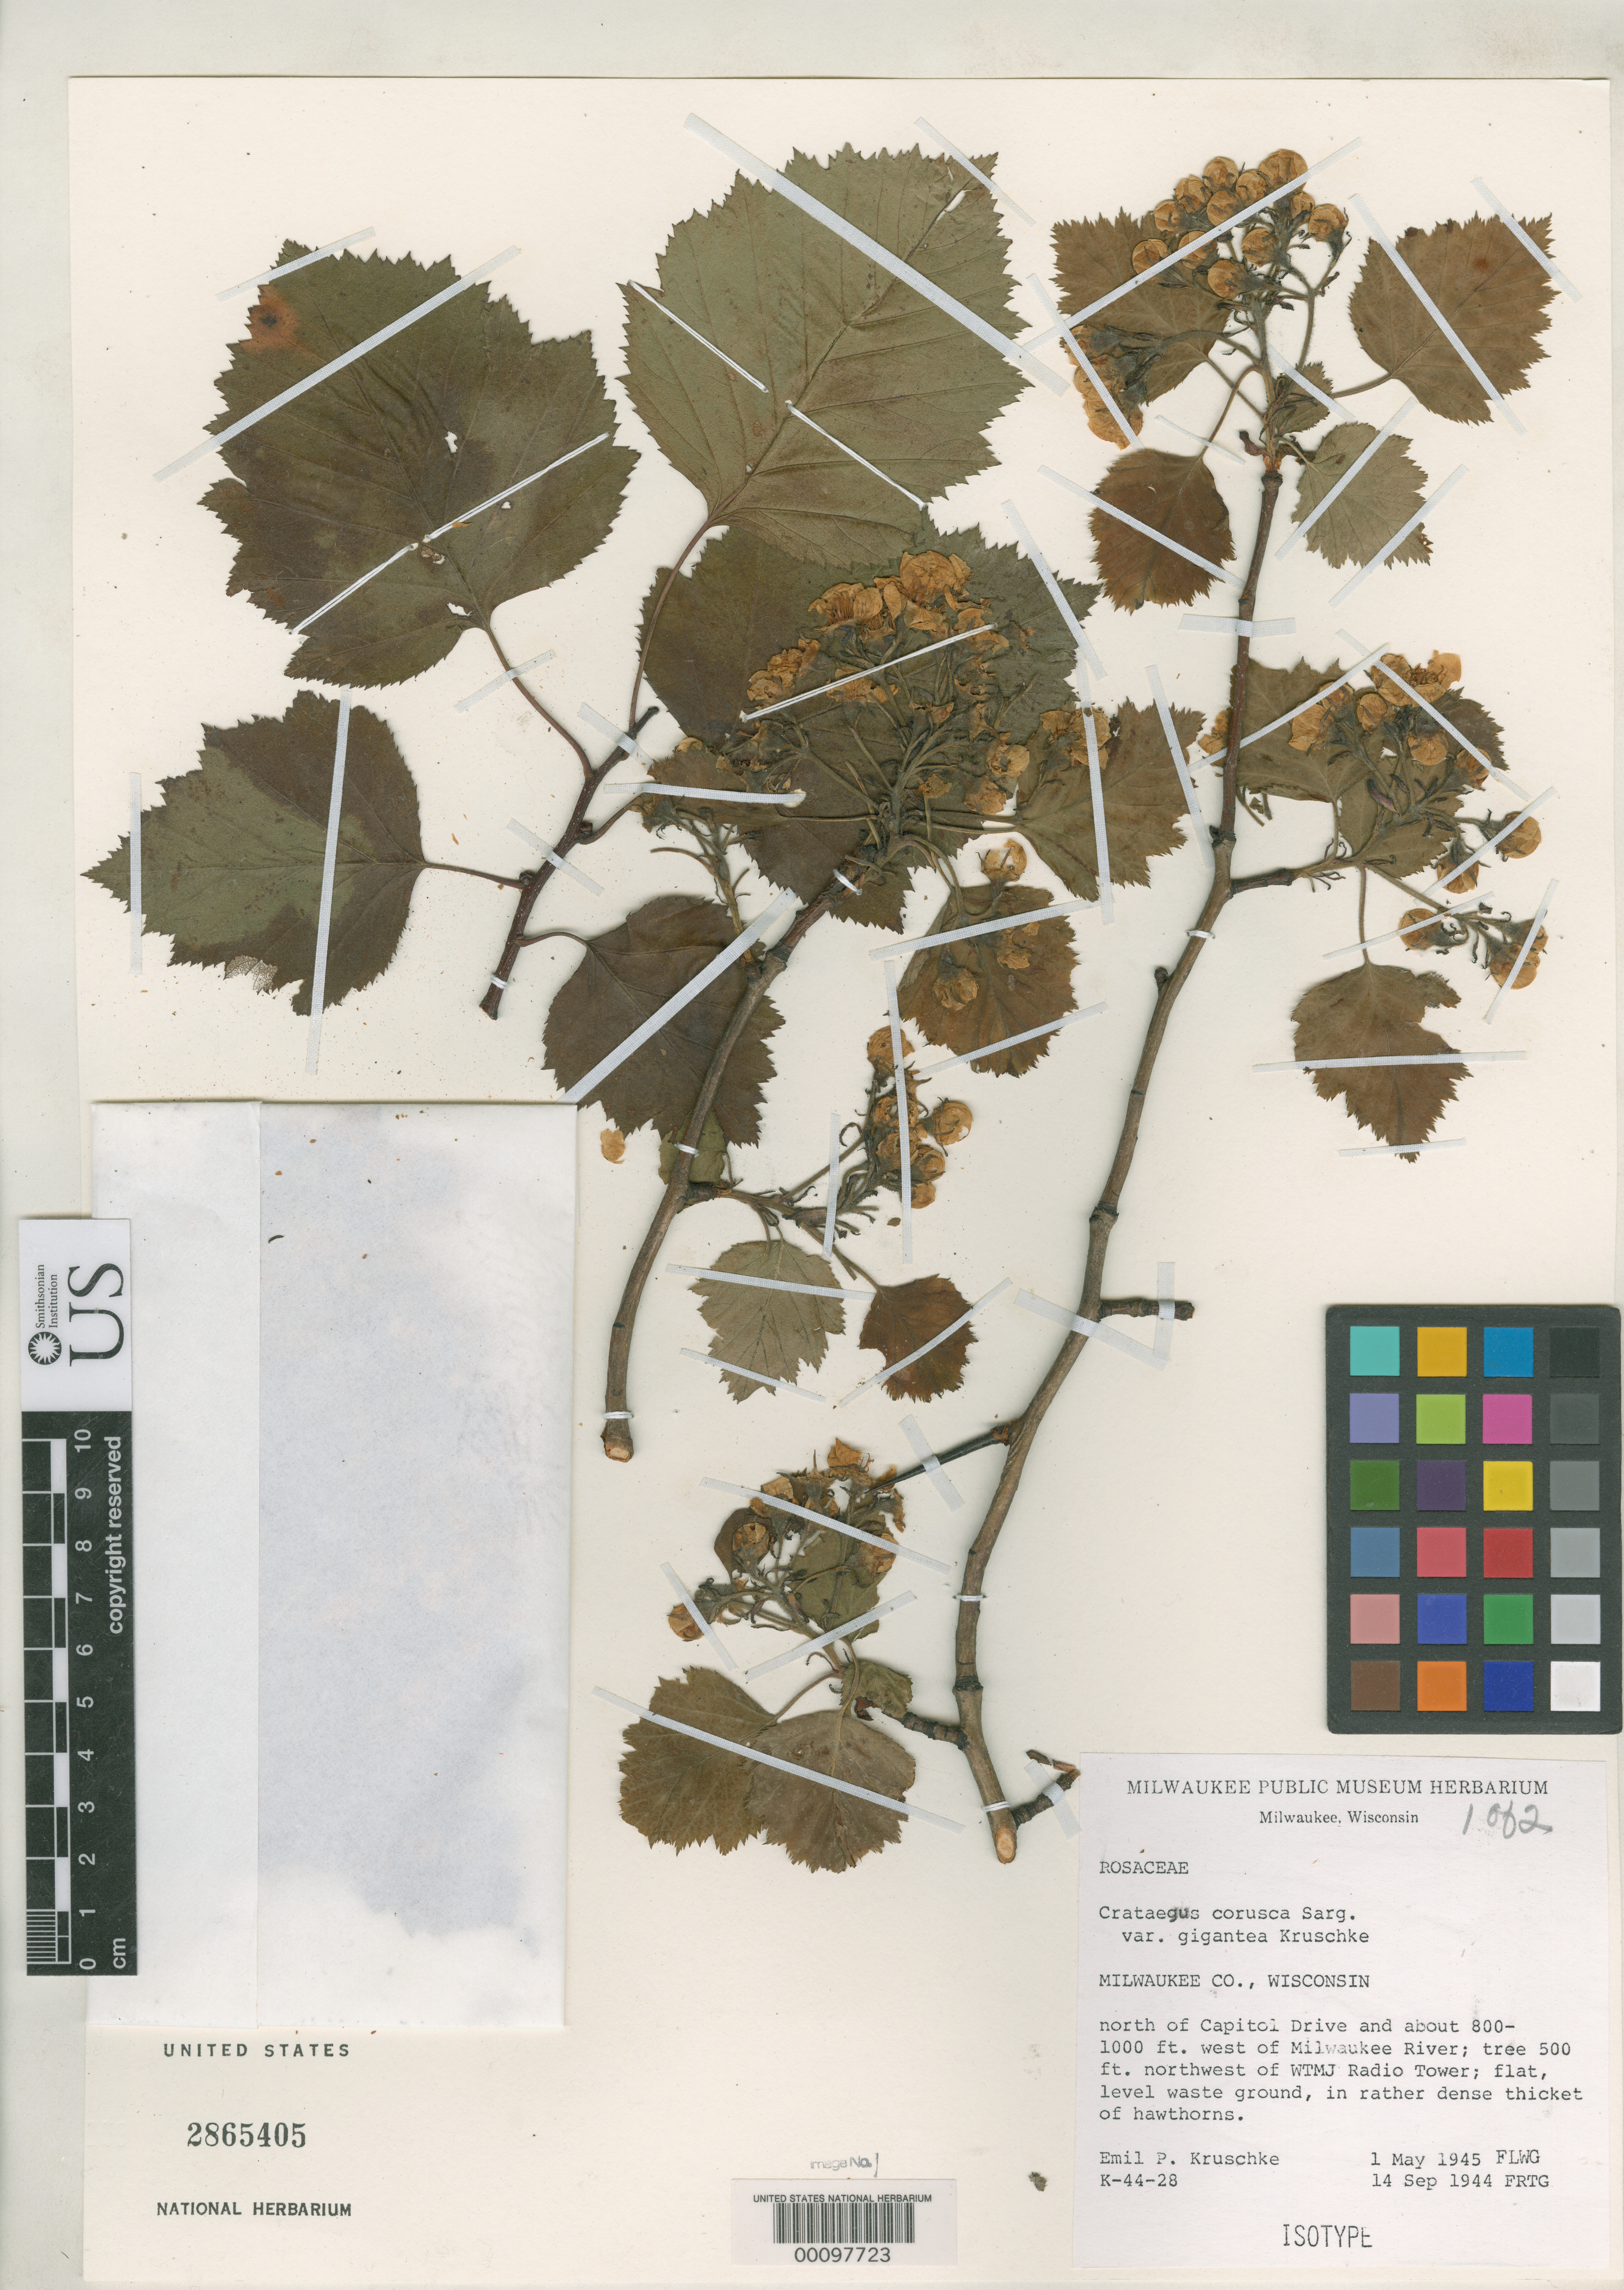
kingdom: Plantae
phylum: Tracheophyta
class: Magnoliopsida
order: Rosales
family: Rosaceae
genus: Crataegus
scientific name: Crataegus corusca var. gigantea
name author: Kruschke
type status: Isotype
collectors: E. Kruschke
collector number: K-44-28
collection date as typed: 01 May 1945 and 14 Sep 1944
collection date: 1944-09-14,1945-05-01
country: United States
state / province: Wisconsin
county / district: Milwaukee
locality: Milwaukee, W of Milwaukee River and N of Capitol Drive.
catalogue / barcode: US 2865405